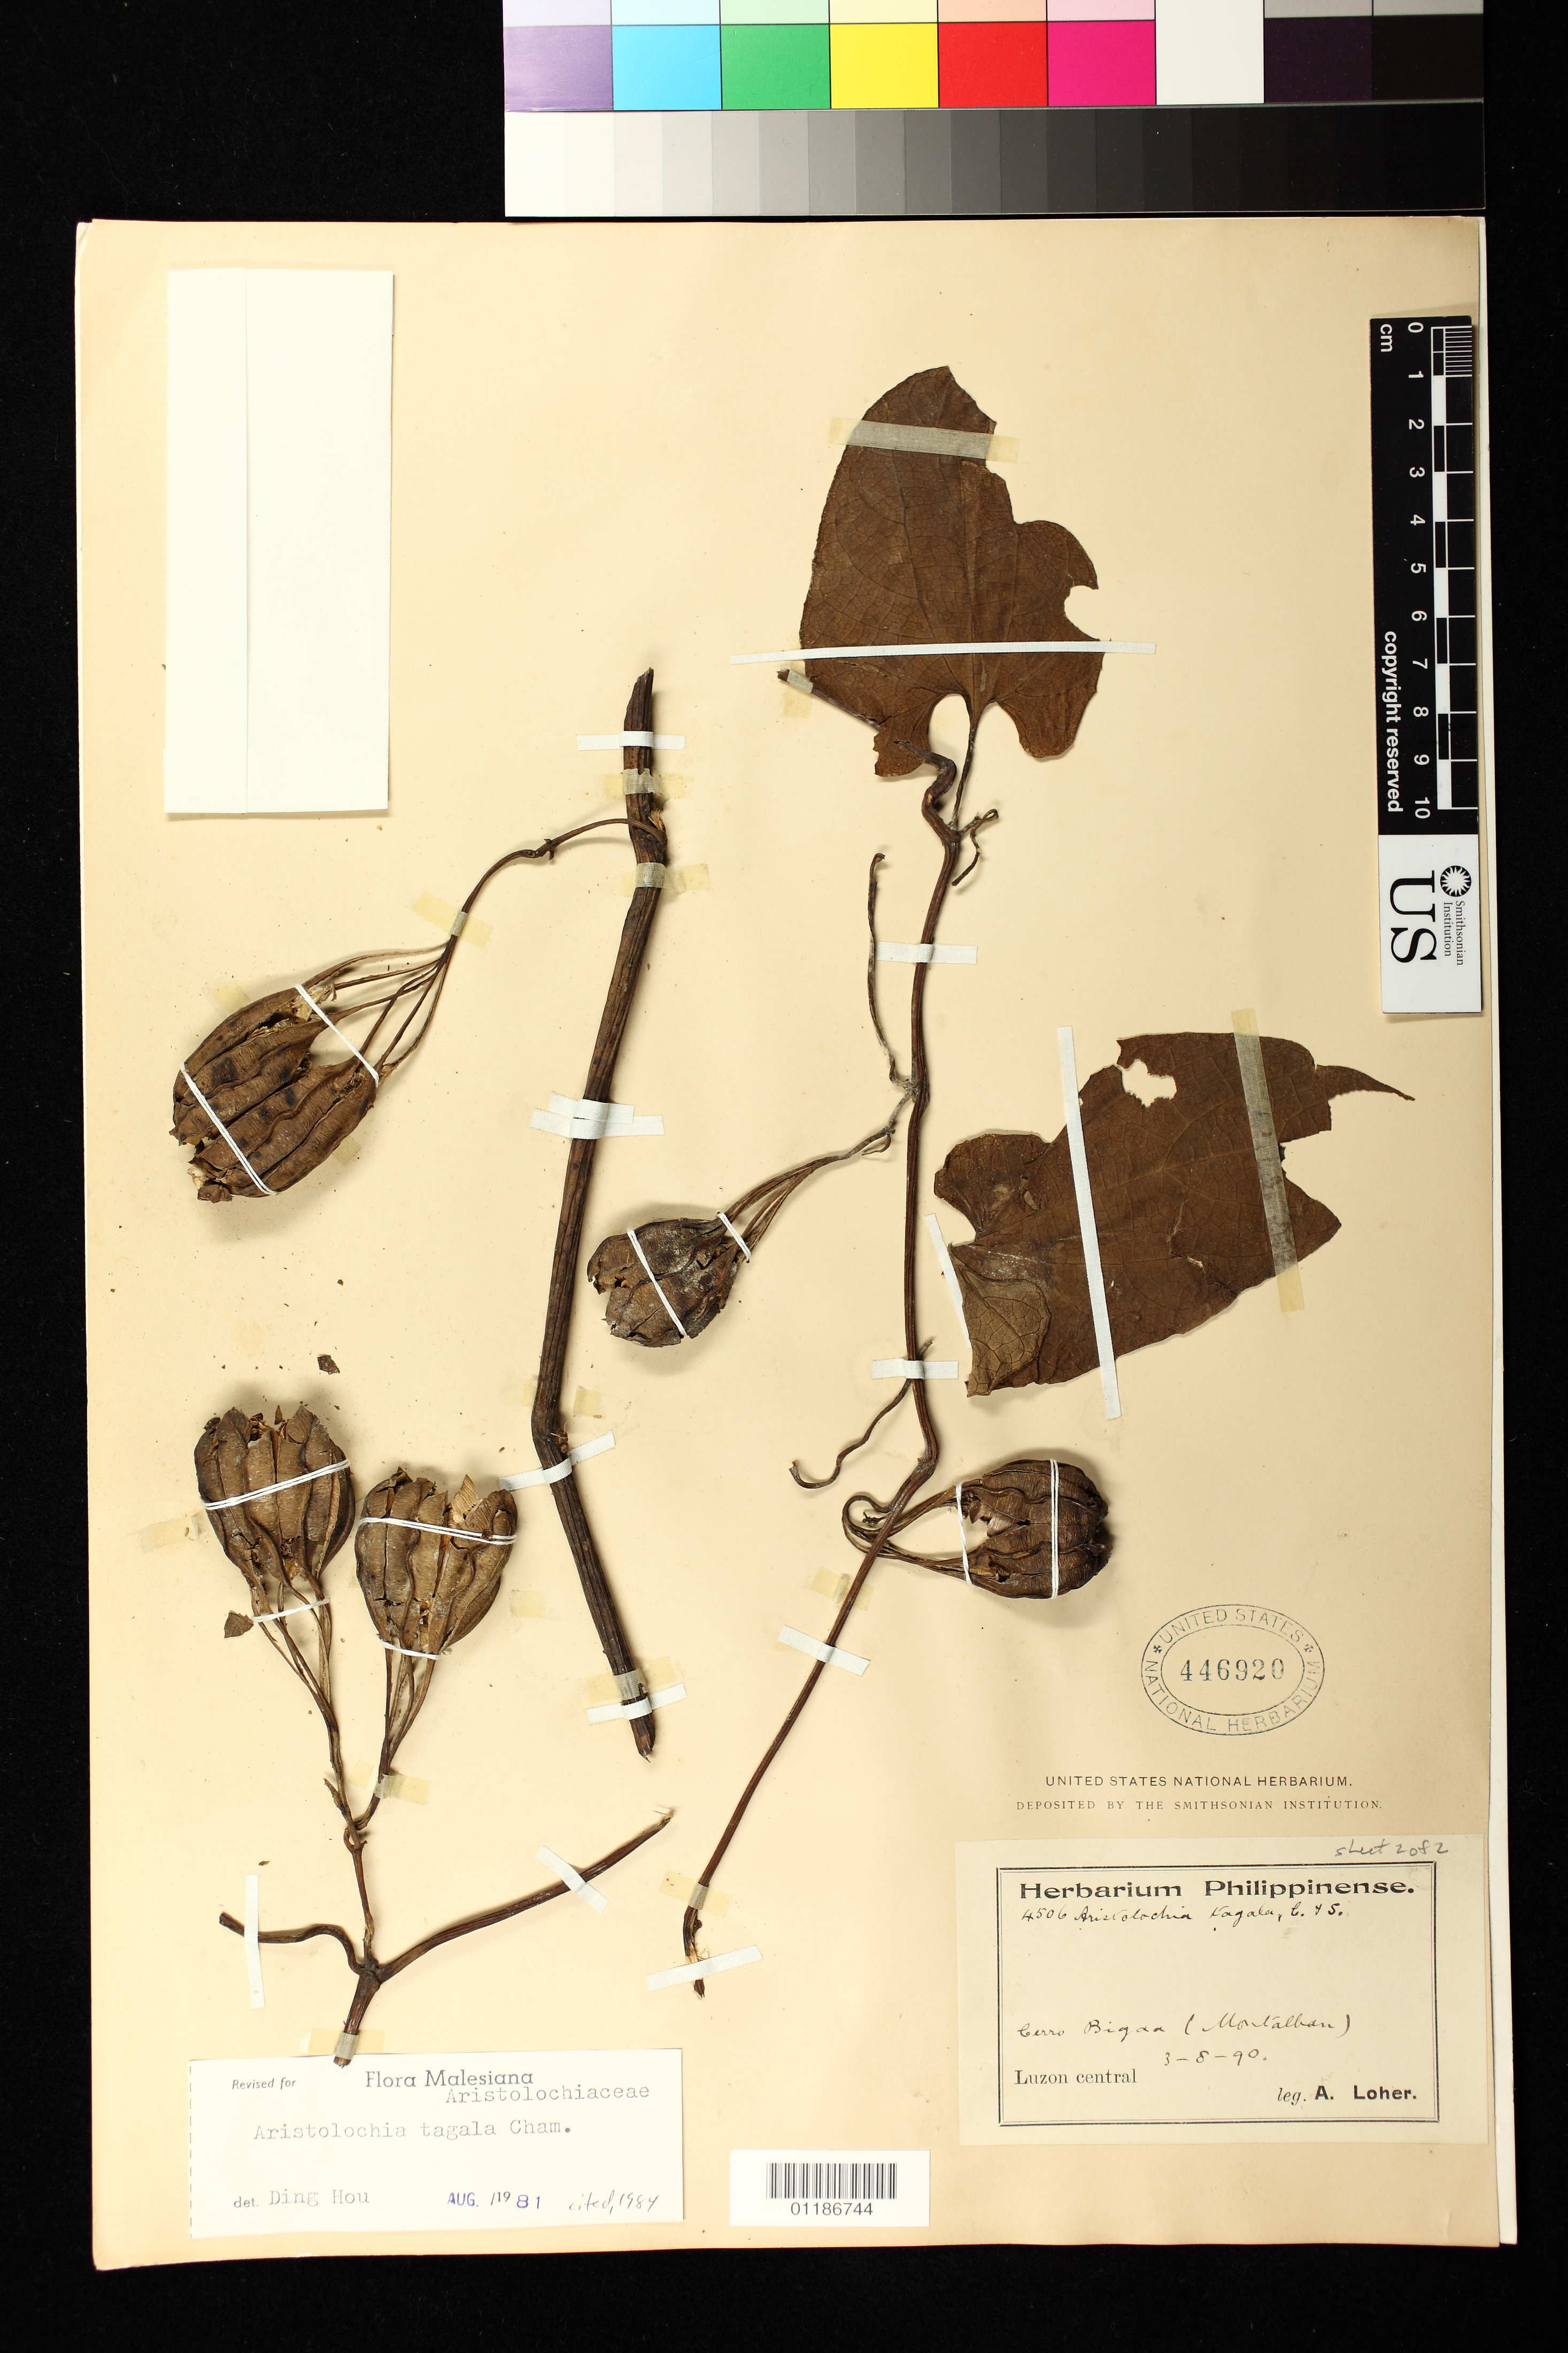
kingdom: Plantae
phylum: Tracheophyta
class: Magnoliopsida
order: Piperales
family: Aristolochiaceae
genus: Aristolochia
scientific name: Aristolochia tagala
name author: Cham.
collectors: A. Loher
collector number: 4506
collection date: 1890-08-03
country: Philippines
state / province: Central Luzon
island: Luzon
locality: Cerro Bigna (Montalban)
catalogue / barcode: US 446920